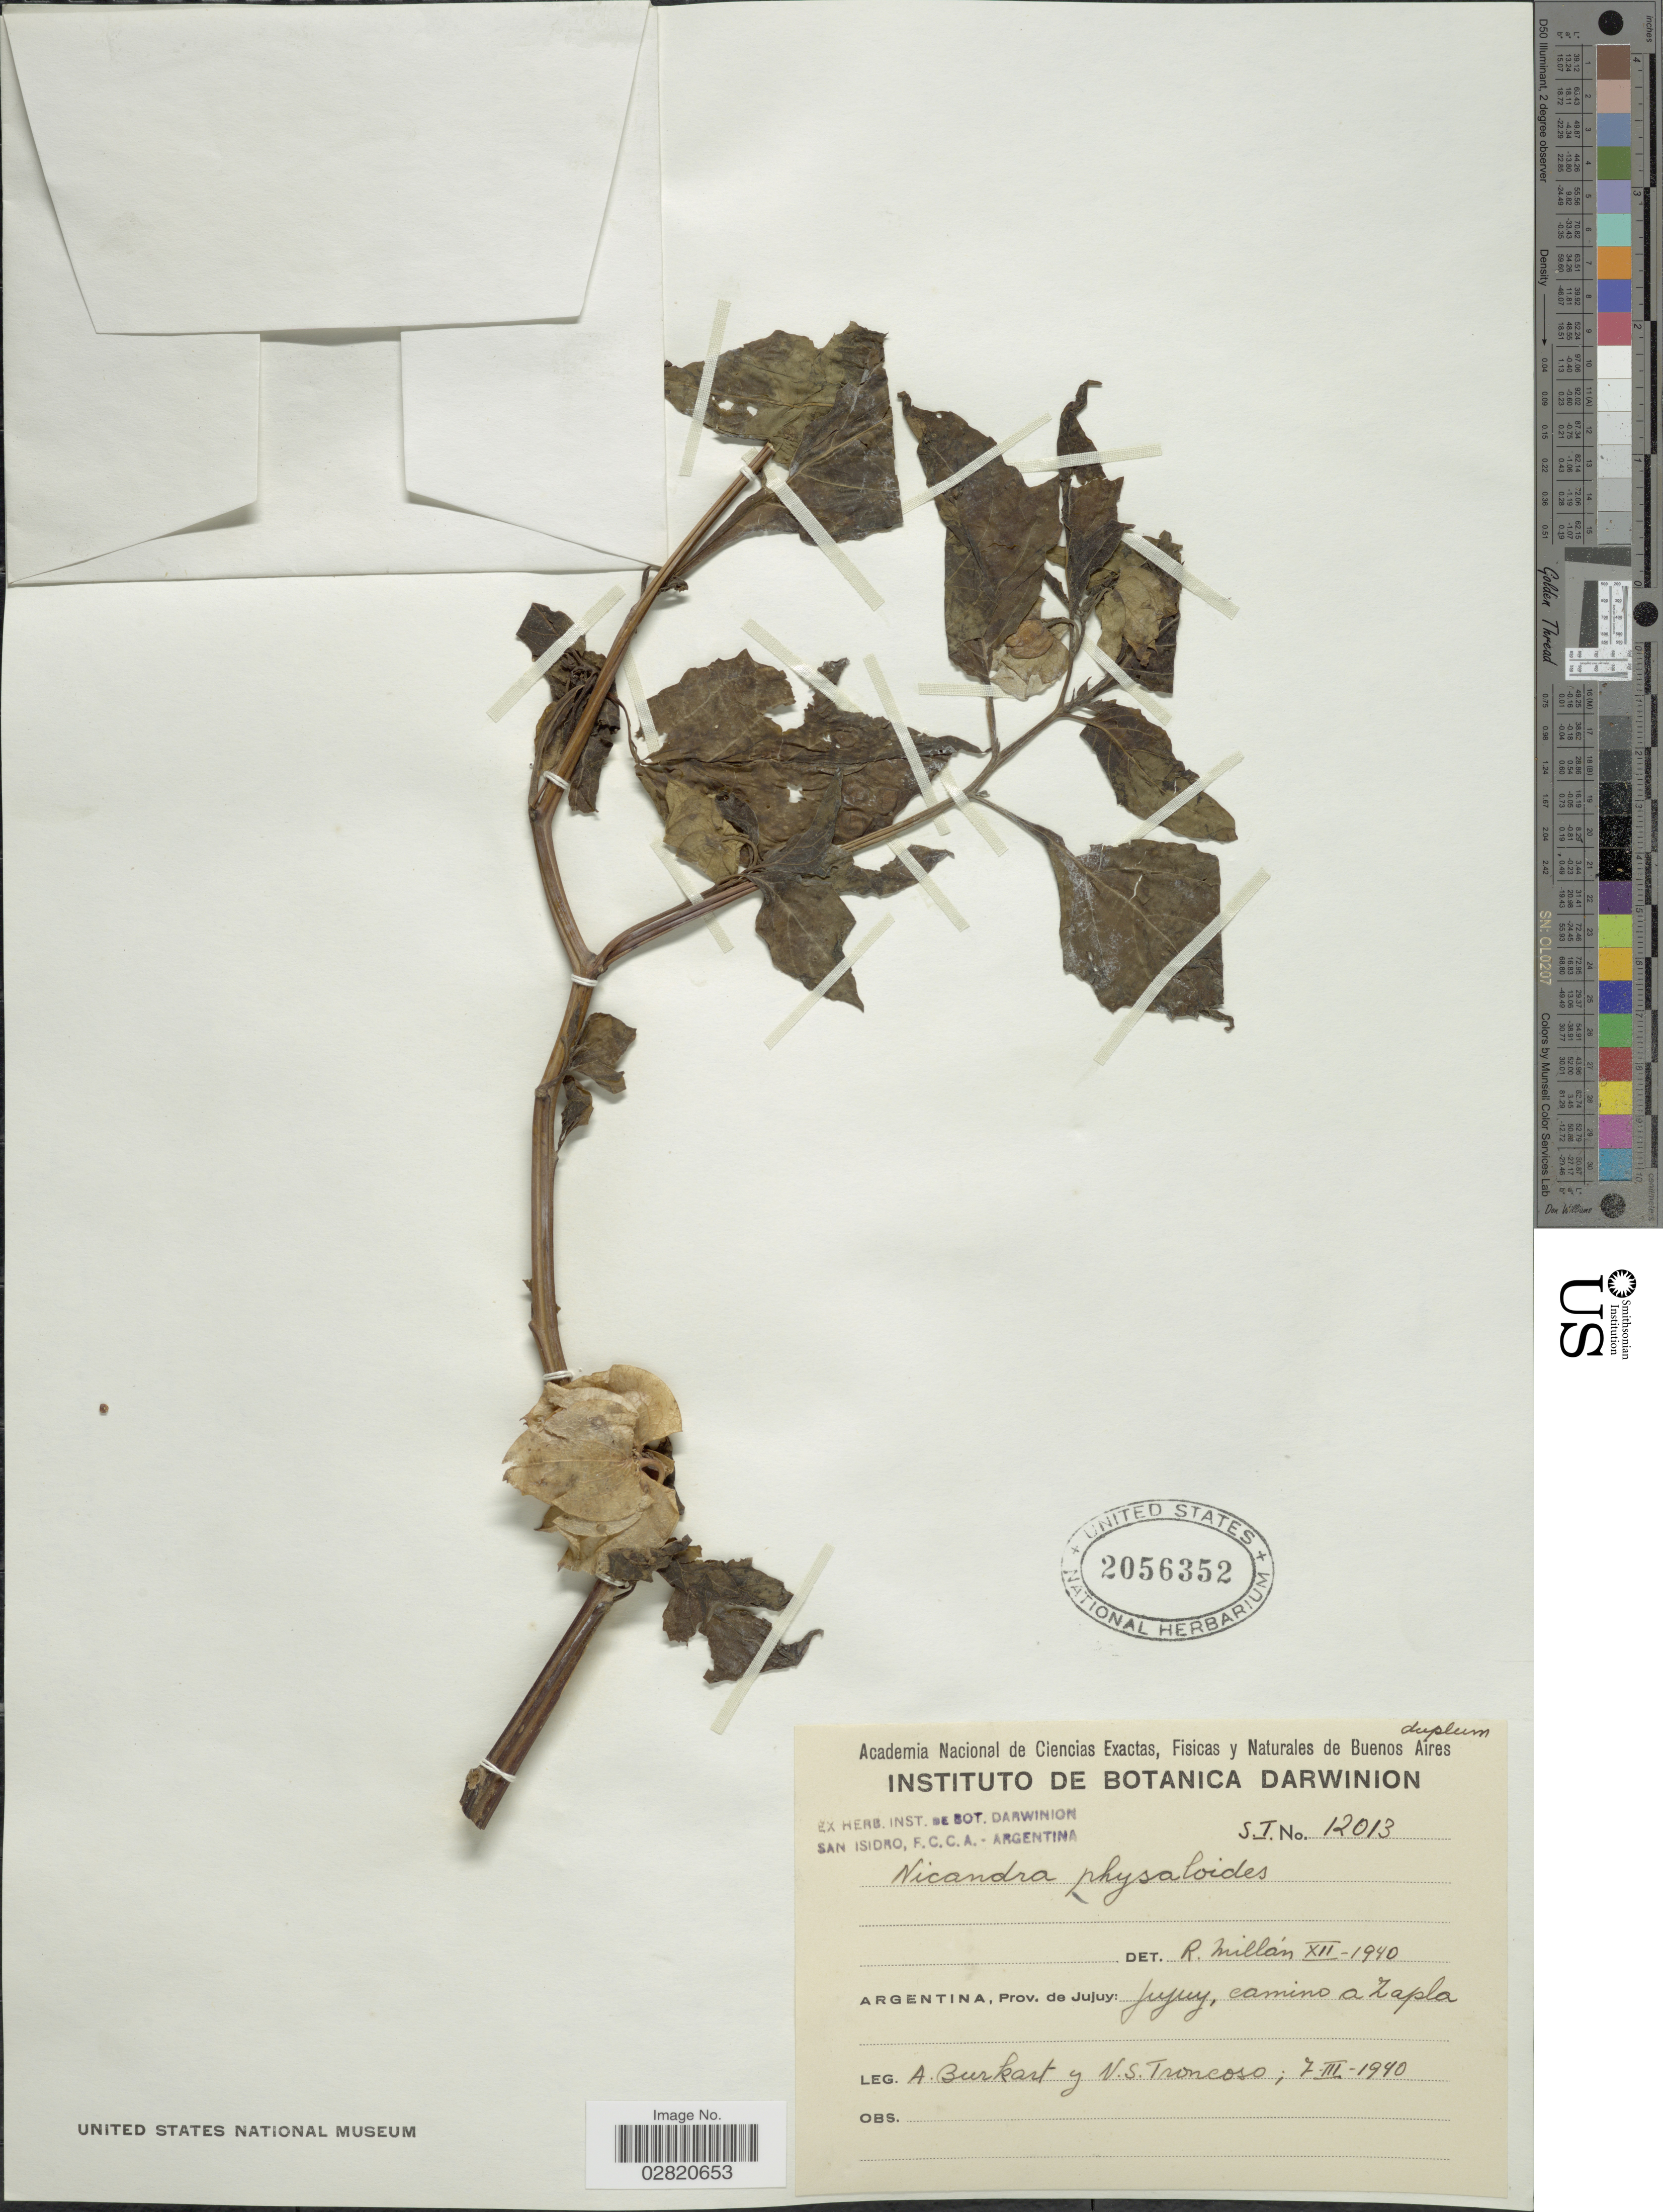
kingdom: Plantae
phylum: Tracheophyta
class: Magnoliopsida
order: Solanales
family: Solanaceae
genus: Nicandra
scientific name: Nicandra physalodes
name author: (L.) Gaertn.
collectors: A. E. Burkart & N. Troncoso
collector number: S.I.12013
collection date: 1940-03-07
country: Argentina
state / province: Jujuy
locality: Jujuy, camino a Zapla.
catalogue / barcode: US 2056352